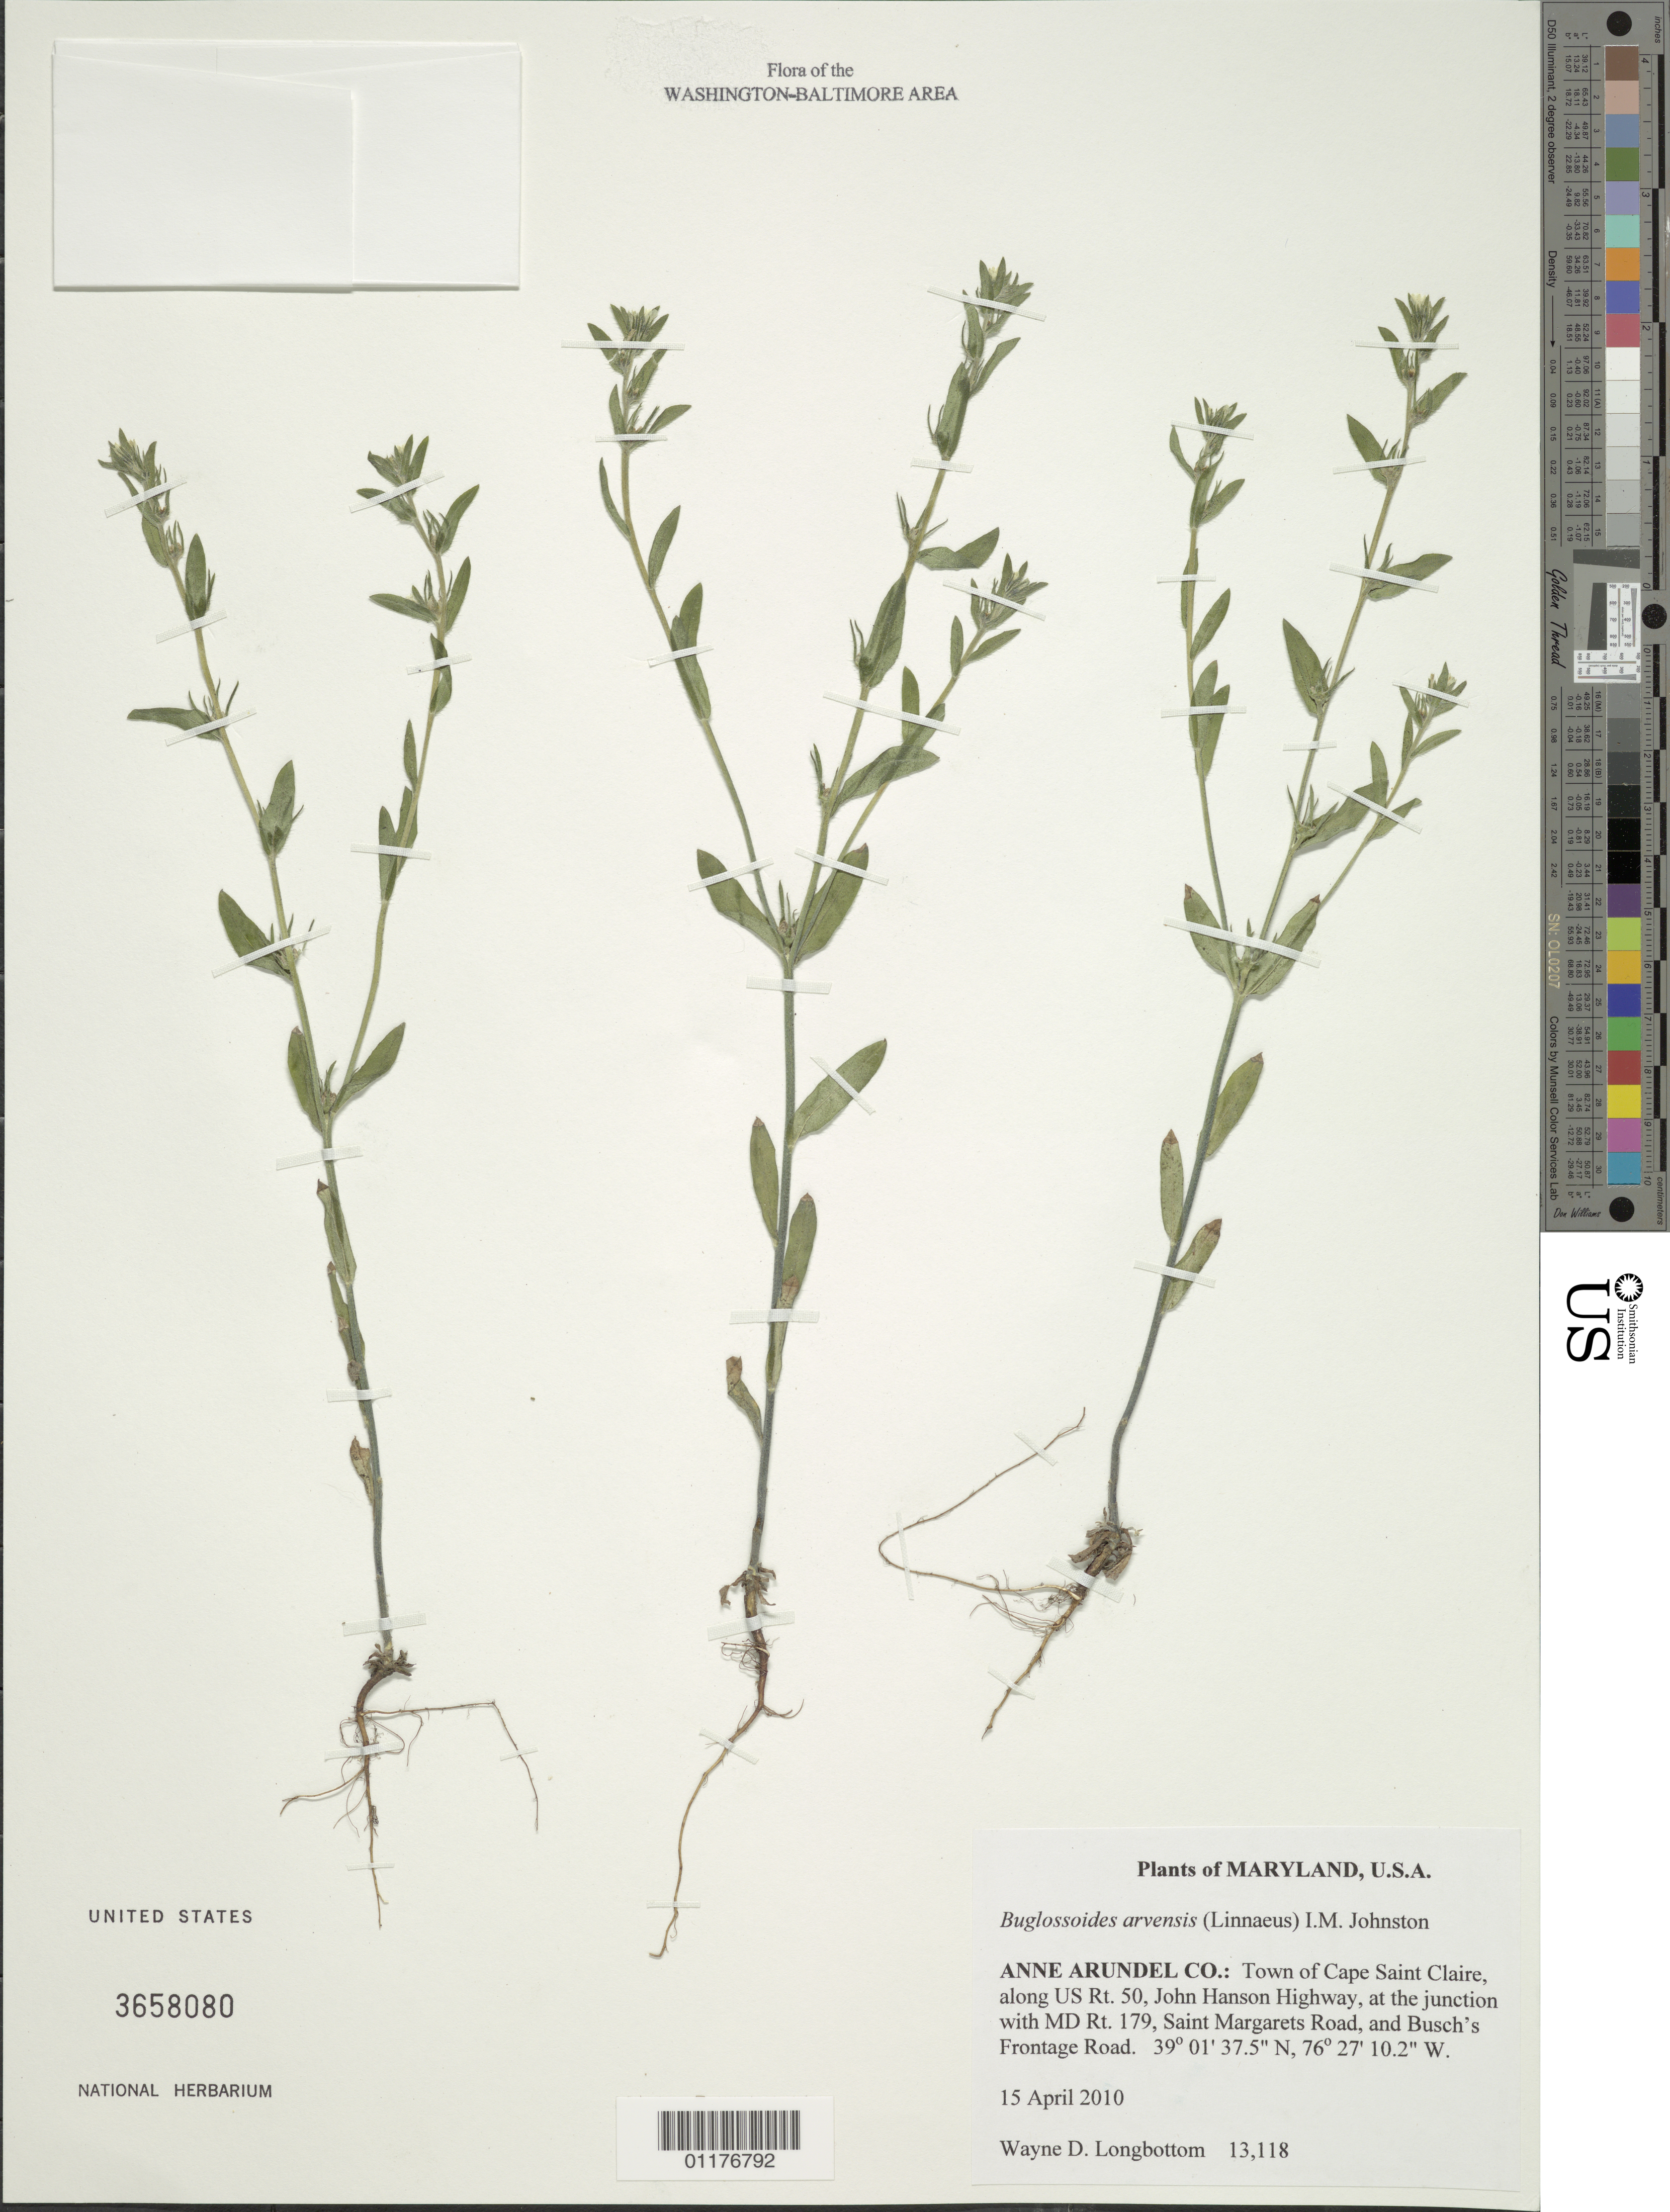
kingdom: Plantae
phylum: Tracheophyta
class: Magnoliopsida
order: Boraginales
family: Boraginaceae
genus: Buglossoides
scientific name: Buglossoides arvensis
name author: (L.) I.M. Johnst.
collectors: W. D. Longbottom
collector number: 13118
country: United States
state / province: Maryland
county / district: Anne Arundel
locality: Cape Saint Claire, along US Rt. 50, John Hanson Highway, at the junction with MD Rt. 179, Saint Margarets Road, and Busch's Frontage Road.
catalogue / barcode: US 3658080